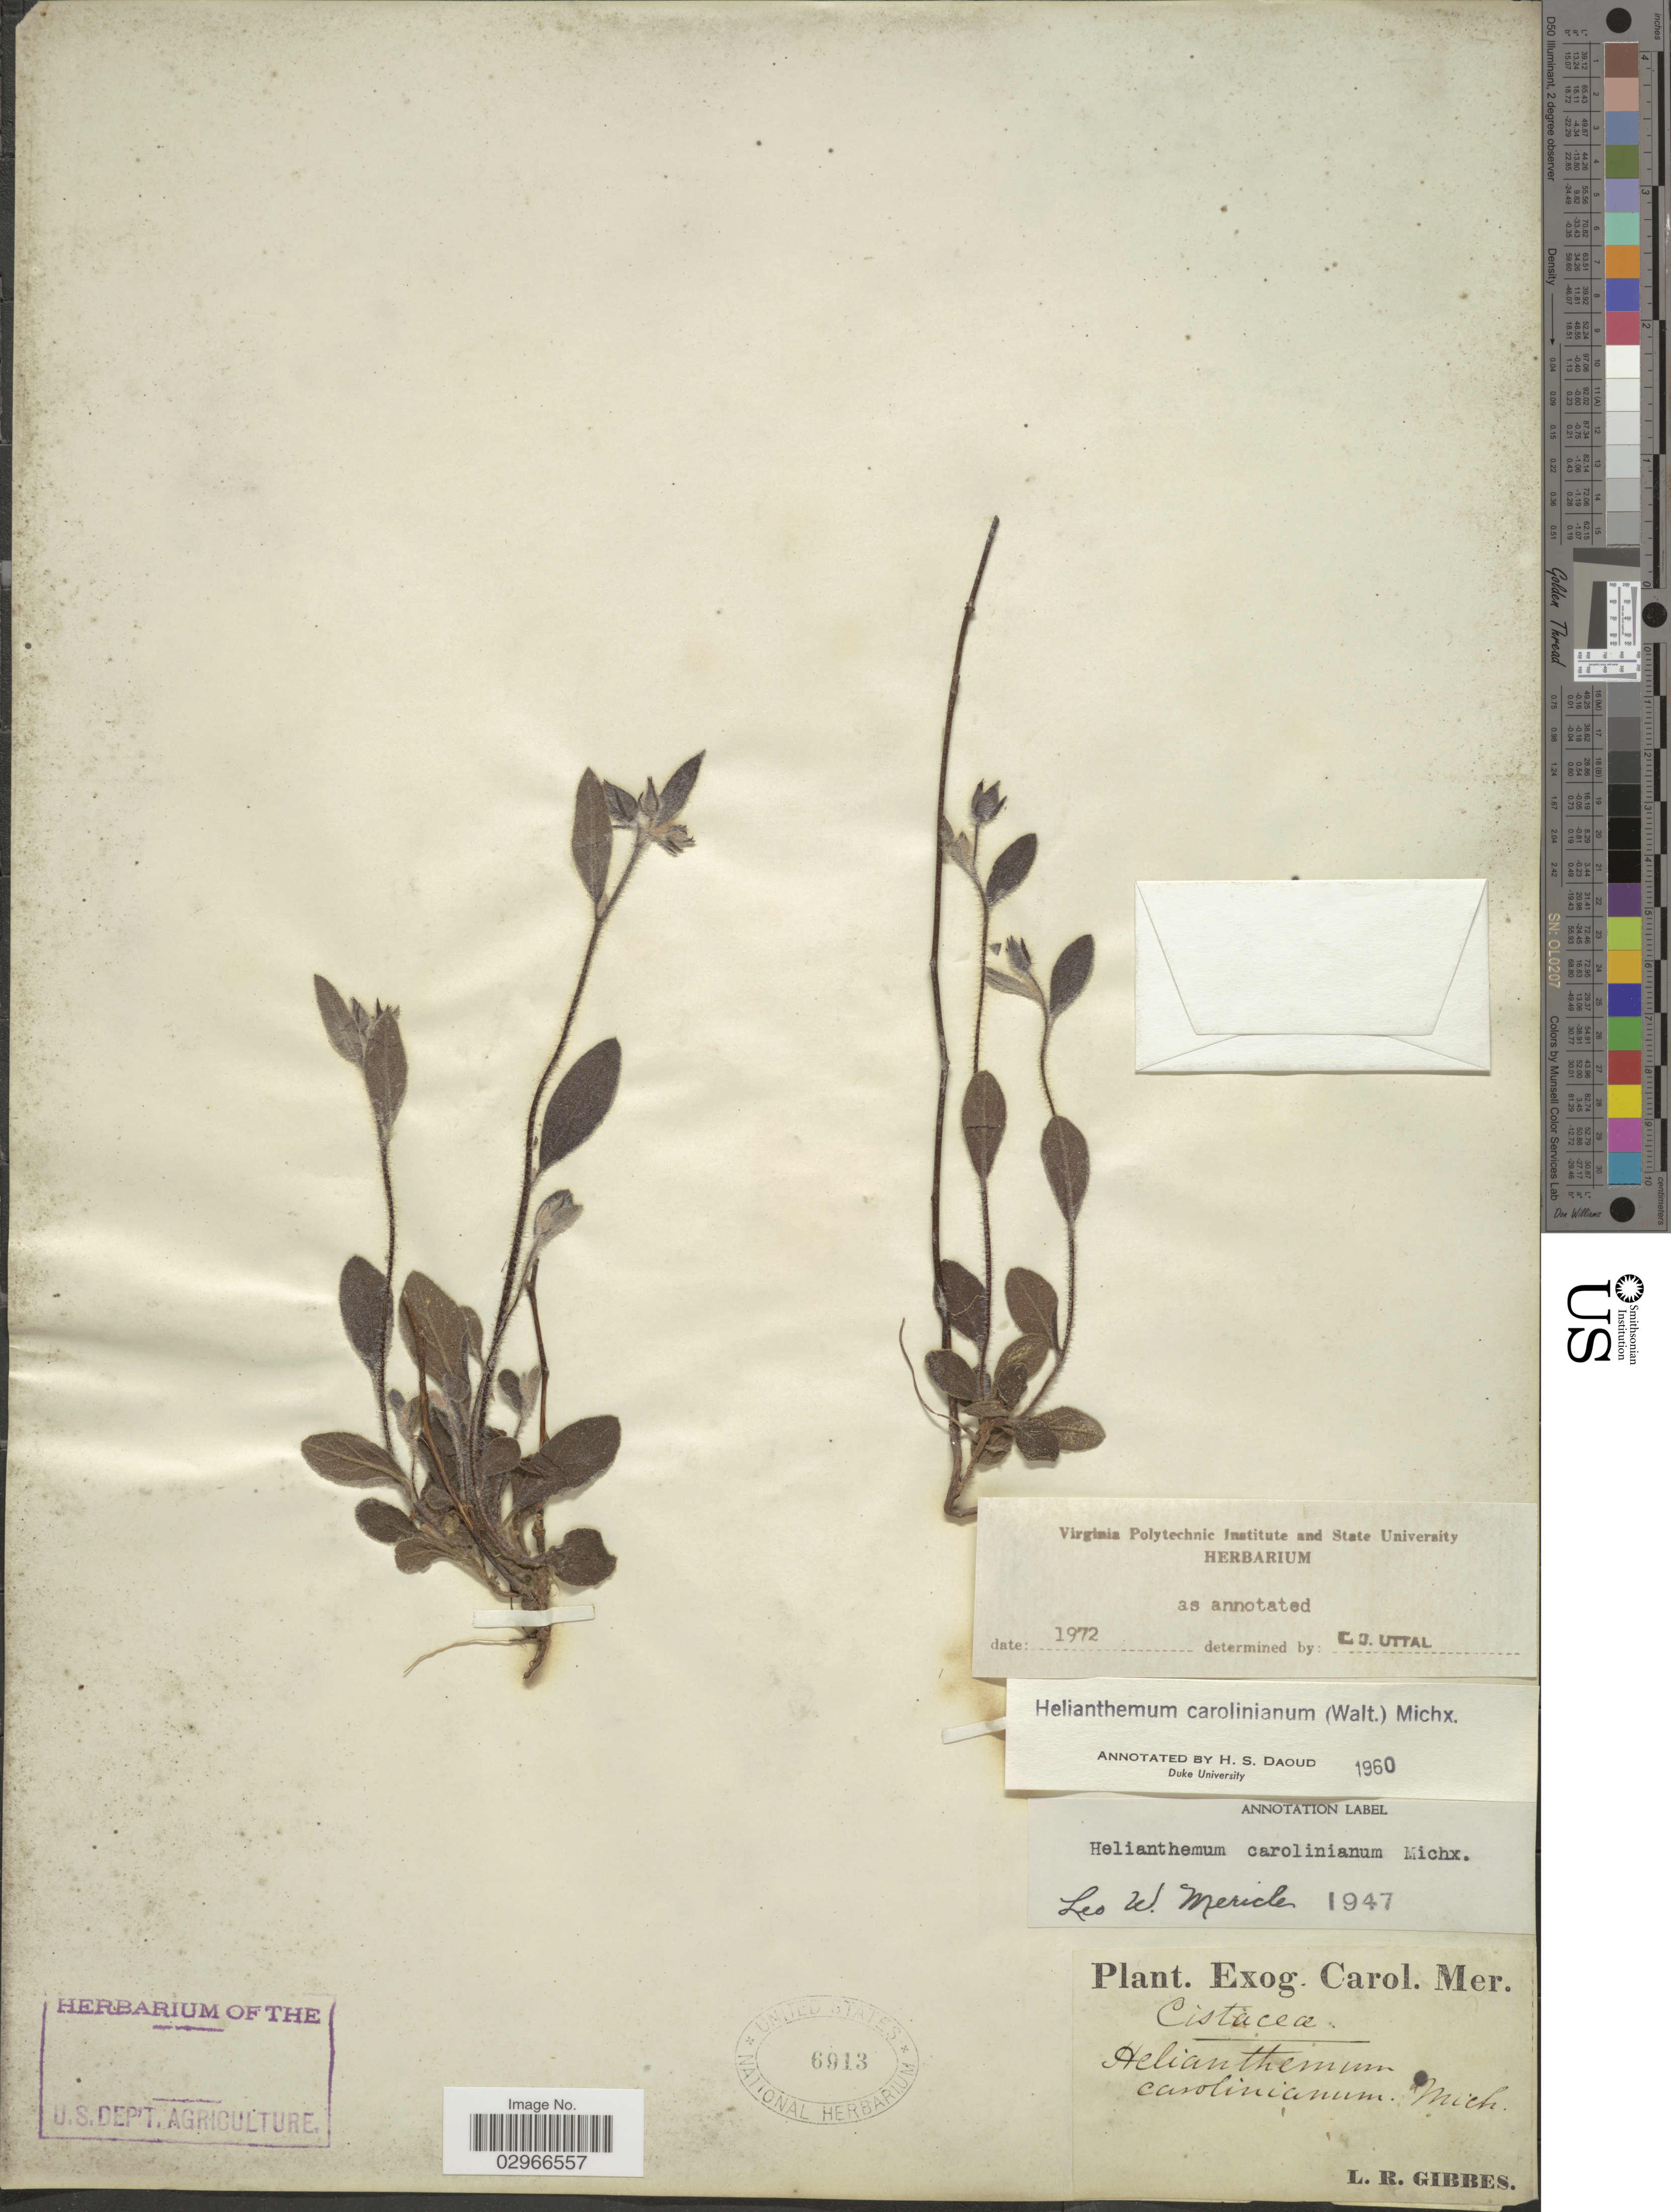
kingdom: Plantae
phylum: Tracheophyta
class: Magnoliopsida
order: Malvales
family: Cistaceae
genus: Helianthemum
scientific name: Helianthemum carolinianum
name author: (Walter) Michx.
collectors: L. Gibbes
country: United States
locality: Exog. Carol. Mer.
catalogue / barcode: US 6913